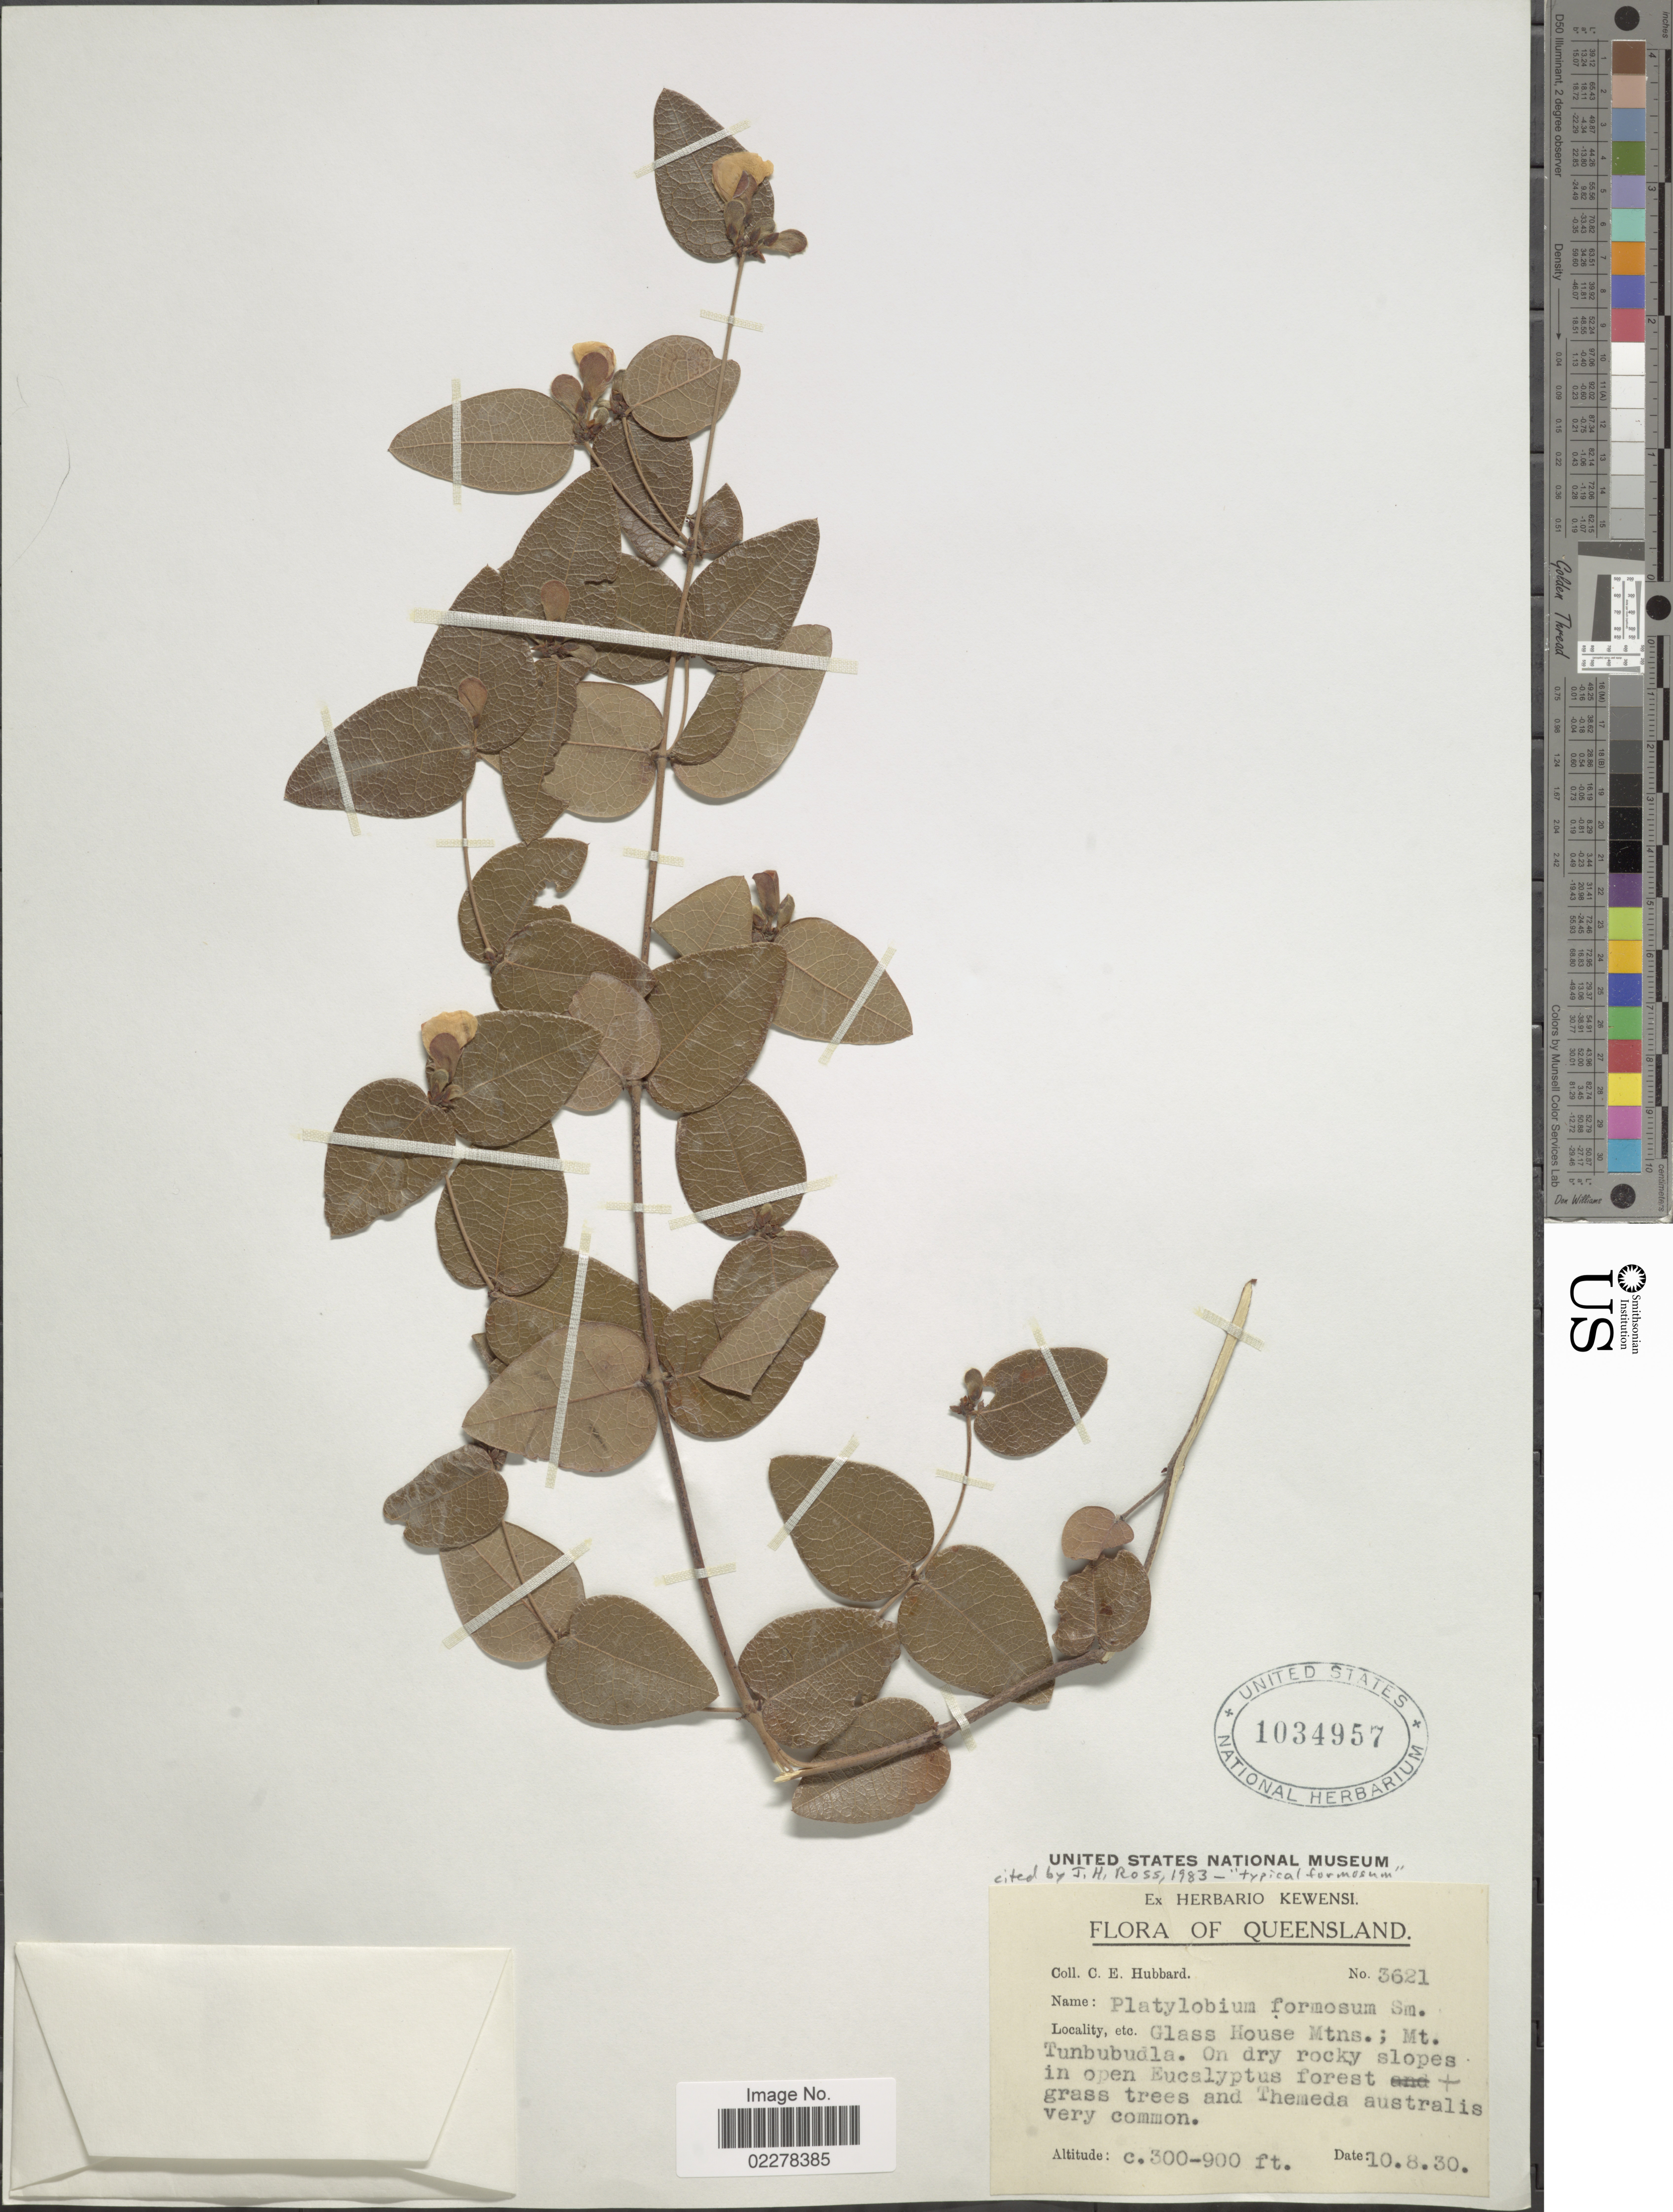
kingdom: Plantae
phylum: Tracheophyta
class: Magnoliopsida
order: Fabales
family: Fabaceae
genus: Platylobium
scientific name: Platylobium formosum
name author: Sm.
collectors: C. E. Hubbard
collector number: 3621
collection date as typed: Transcribed d/m/y: 10/8/30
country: Australia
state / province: Queensland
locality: Glass House Mtns.; Mt. Tunbubudla.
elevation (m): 91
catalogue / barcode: US 1034957